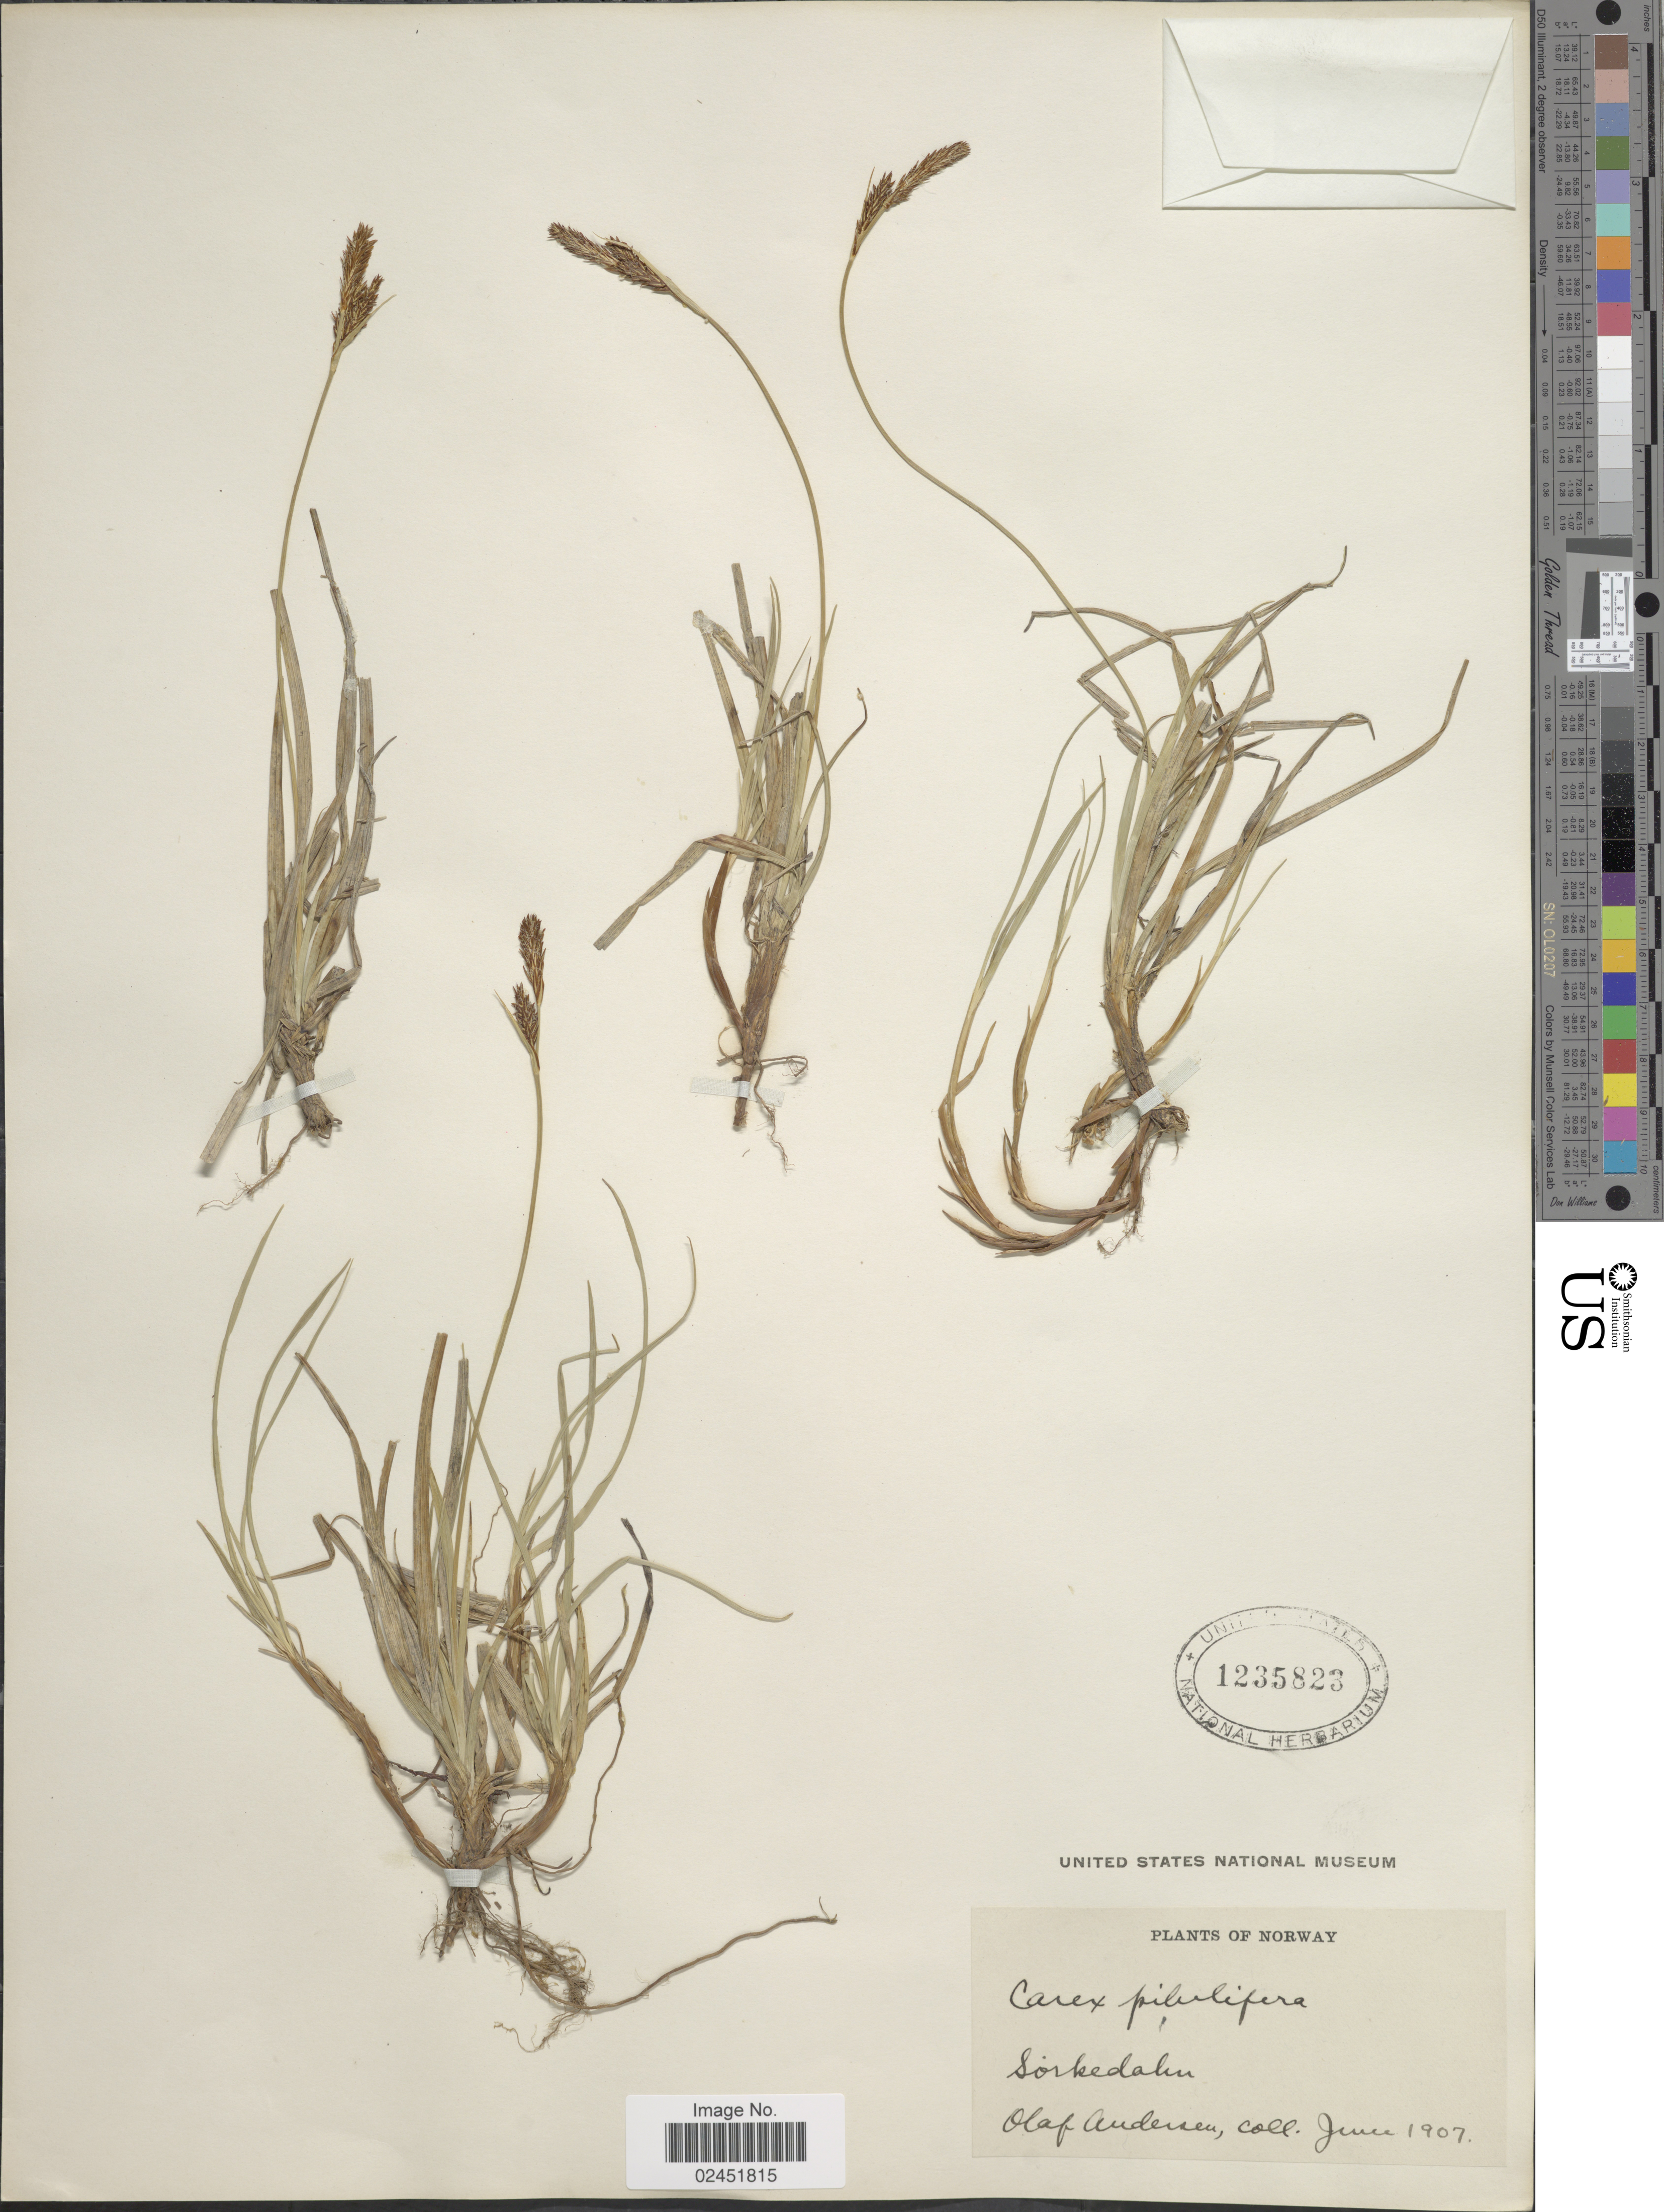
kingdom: Plantae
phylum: Tracheophyta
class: Liliopsida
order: Poales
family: Cyperaceae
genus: Carex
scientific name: Carex pilulifera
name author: L.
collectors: O. Andersen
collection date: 1907-06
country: Norway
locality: Sorkedalen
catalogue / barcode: US 1235823